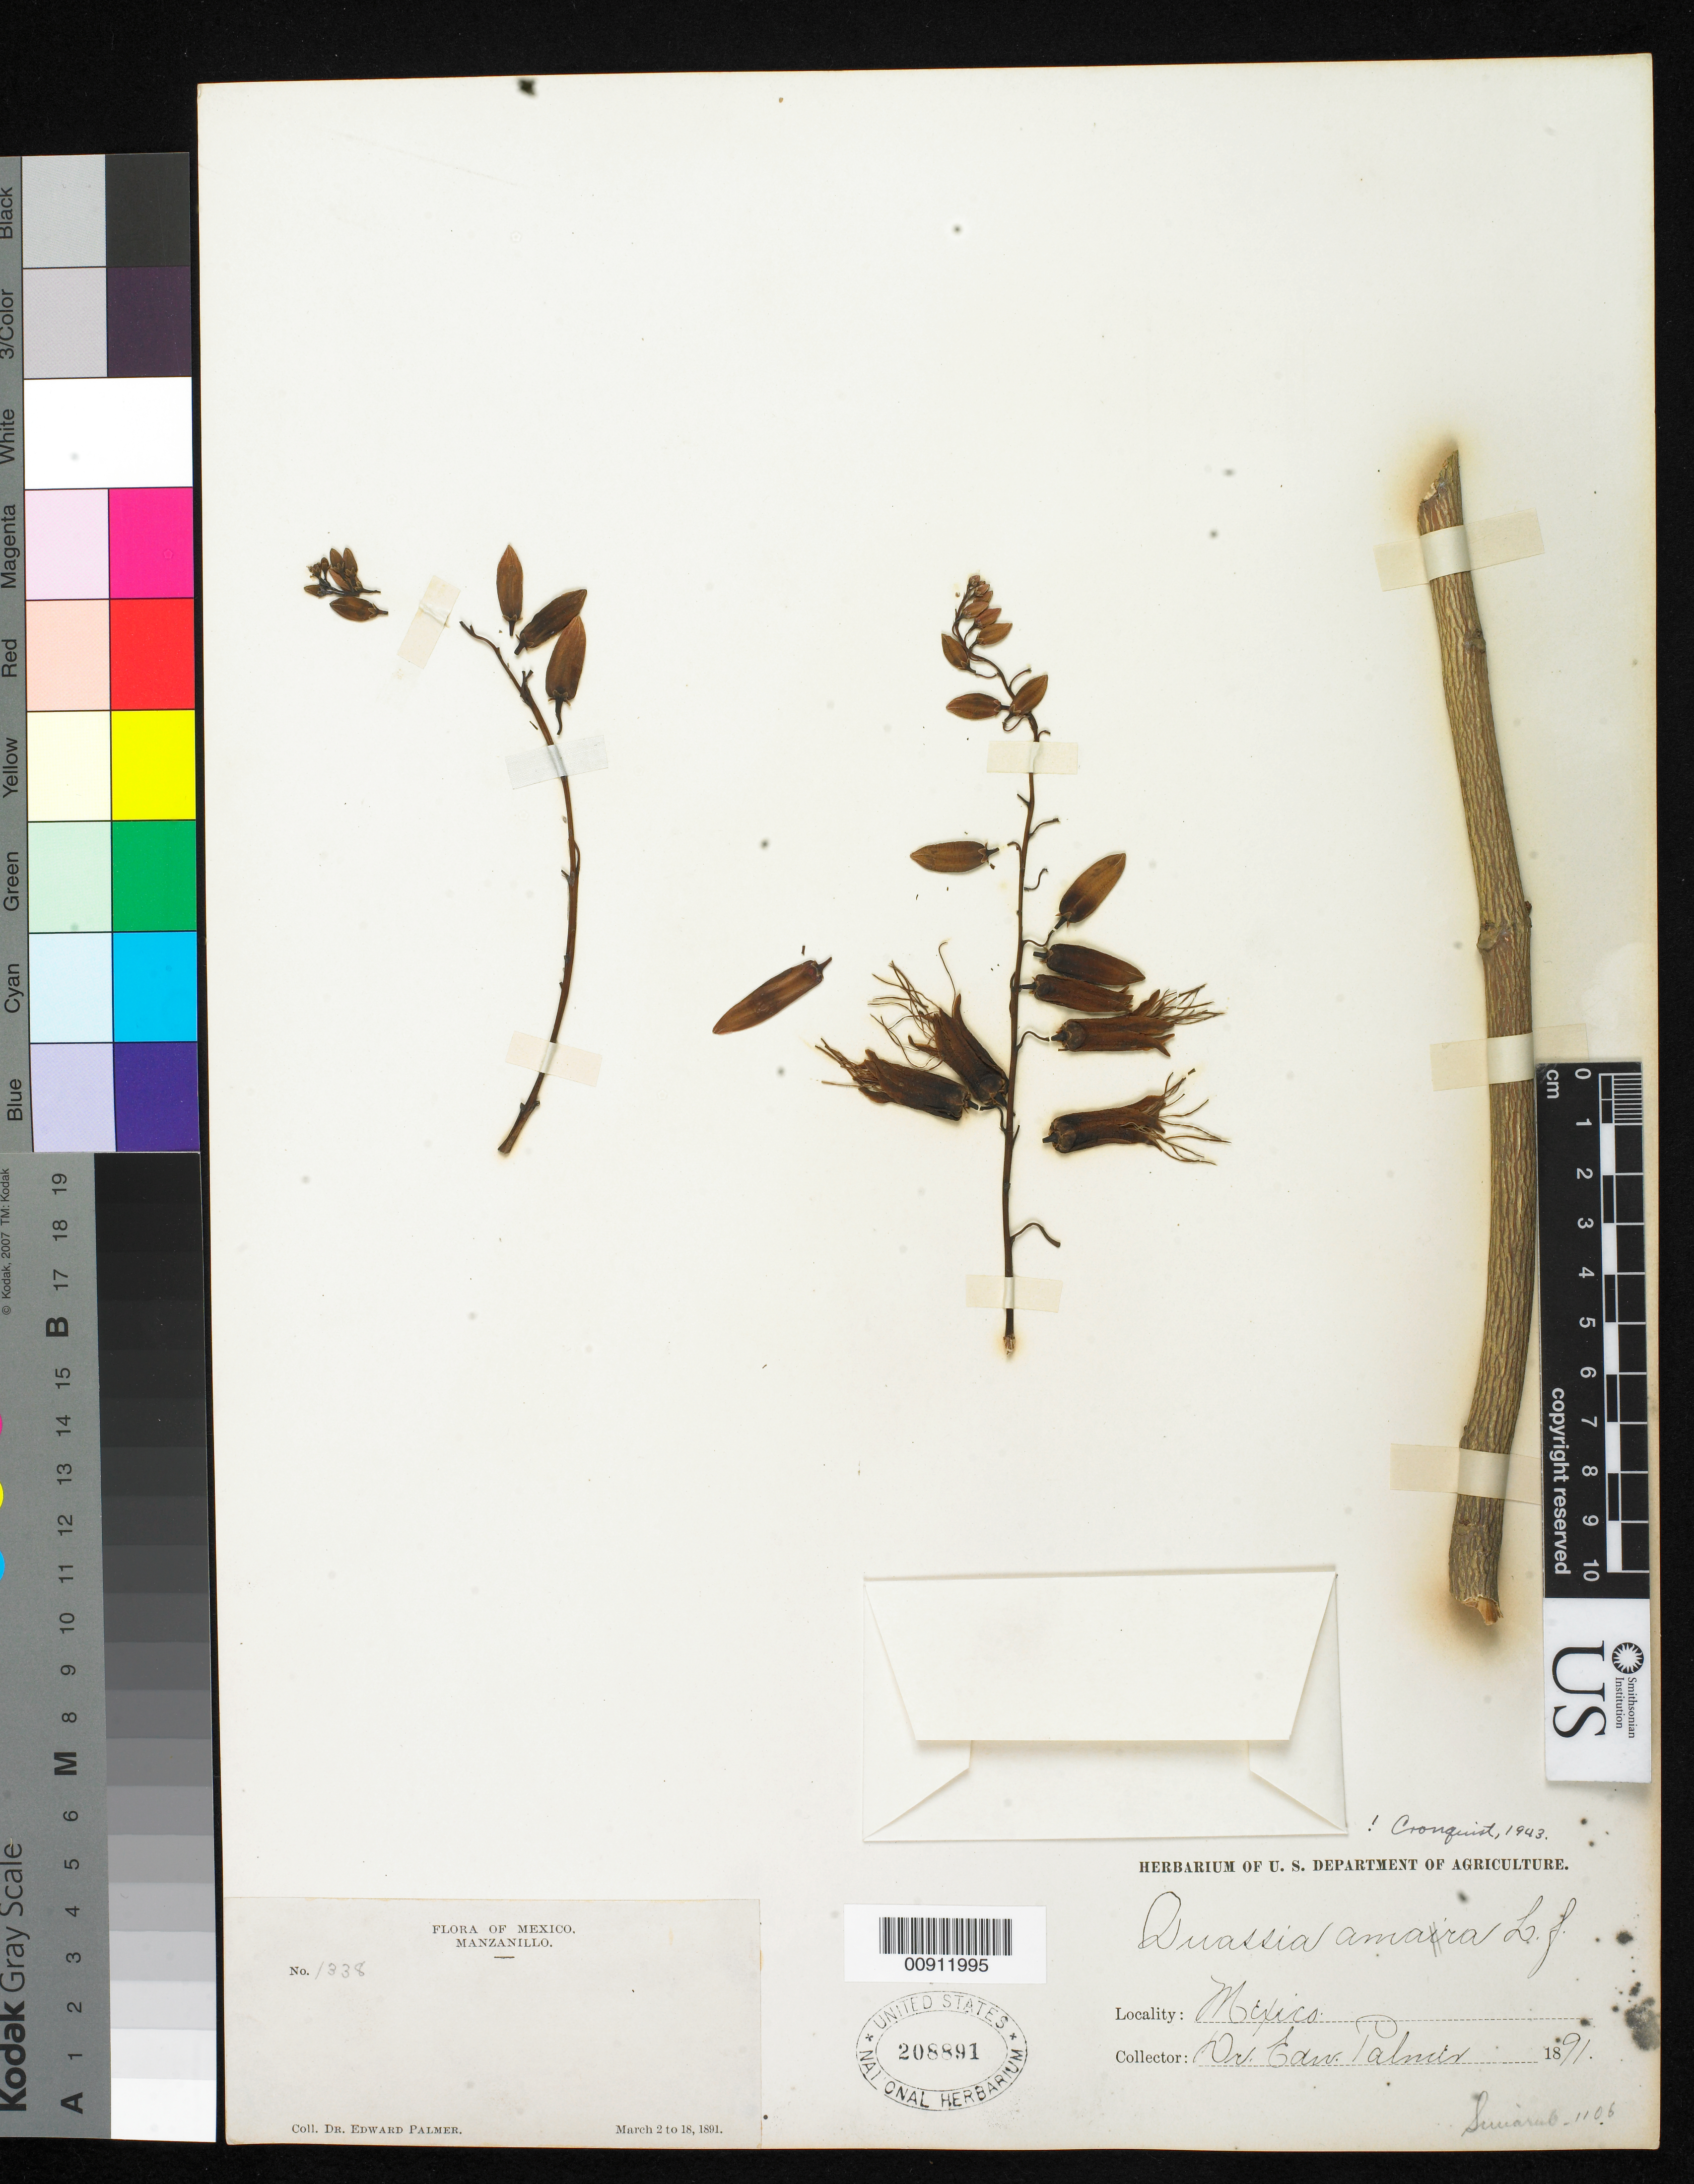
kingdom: Plantae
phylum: Tracheophyta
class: Magnoliopsida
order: Sapindales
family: Simaroubaceae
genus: Quassia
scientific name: Quassia amara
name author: L.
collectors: E. Palmer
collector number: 1338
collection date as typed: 02 Mar 1891 to 18 Mar 1891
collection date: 1891-03-02/1891-03-18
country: Mexico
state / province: Colima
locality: Manzanillo, Colima.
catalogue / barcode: US 208891